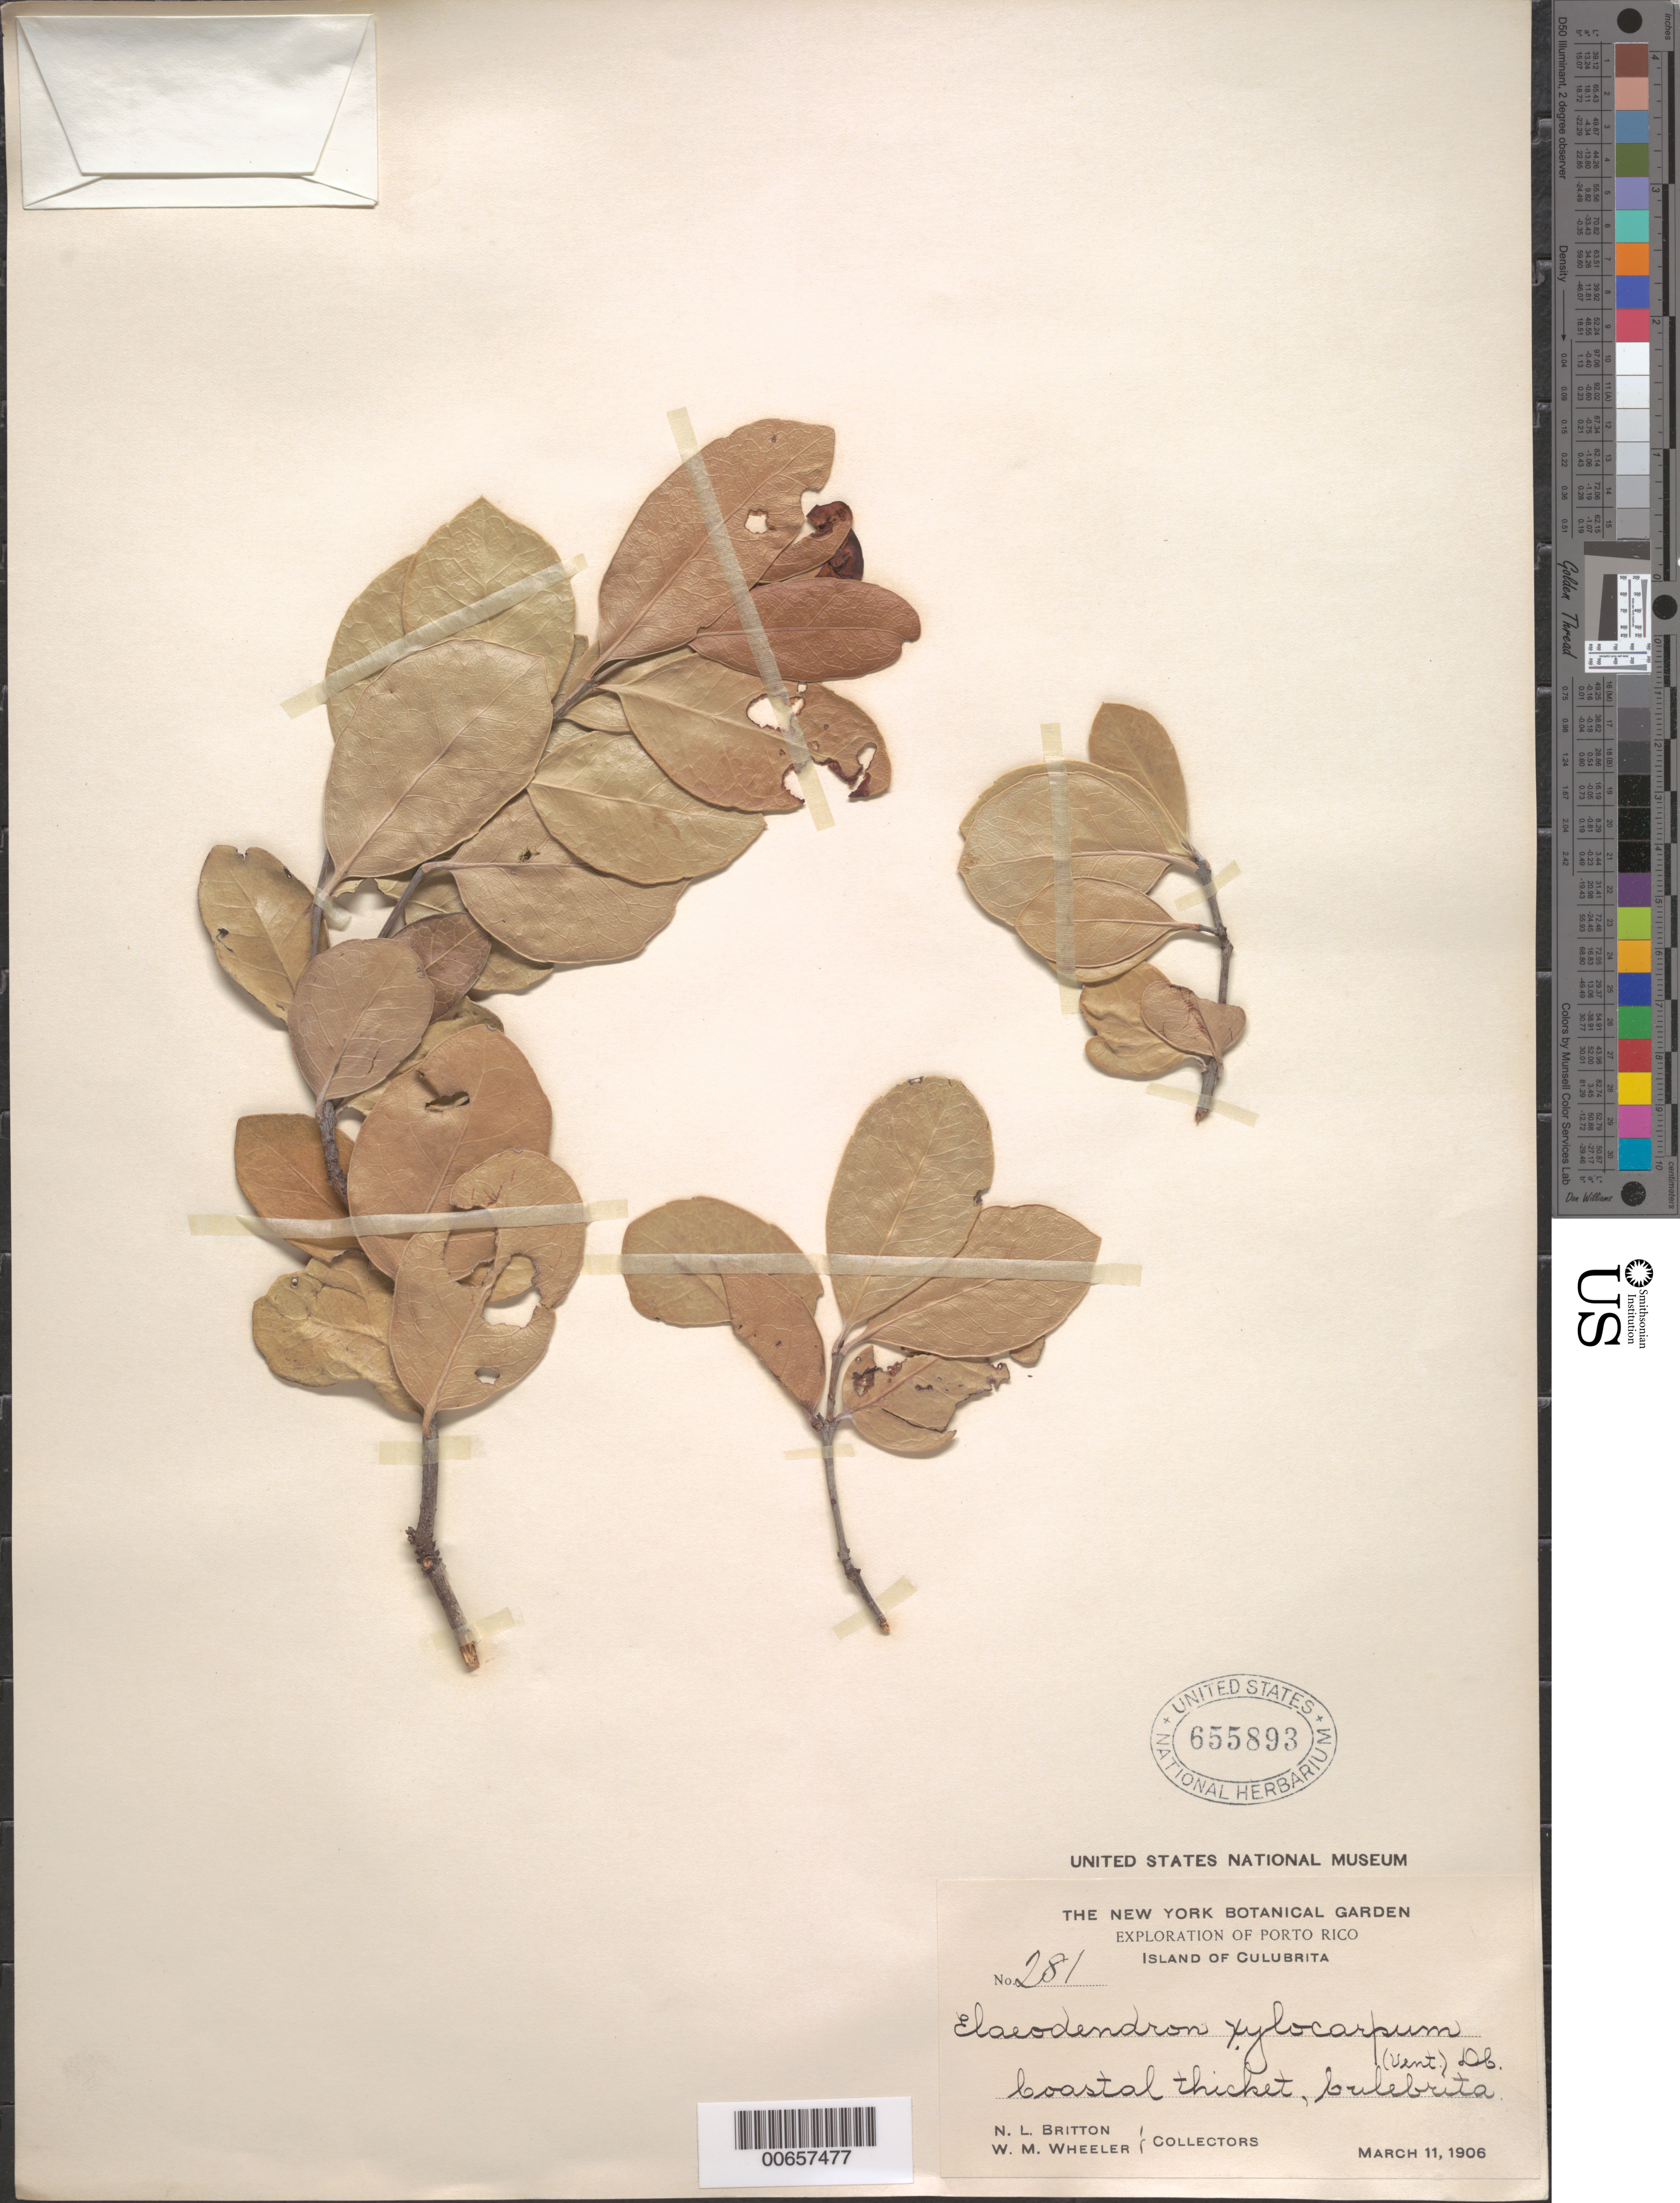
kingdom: Plantae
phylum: Tracheophyta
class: Magnoliopsida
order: Celastrales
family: Celastraceae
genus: Elaeodendron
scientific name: Elaeodendron xylocarpum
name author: (Vent.) DC.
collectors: N. Britton & W. Wheeler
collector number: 281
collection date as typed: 11 Mar 1906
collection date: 1906-03-11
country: Puerto Rico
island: Culebrita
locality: Culebrita I.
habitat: Coastal thicket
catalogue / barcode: US 655893